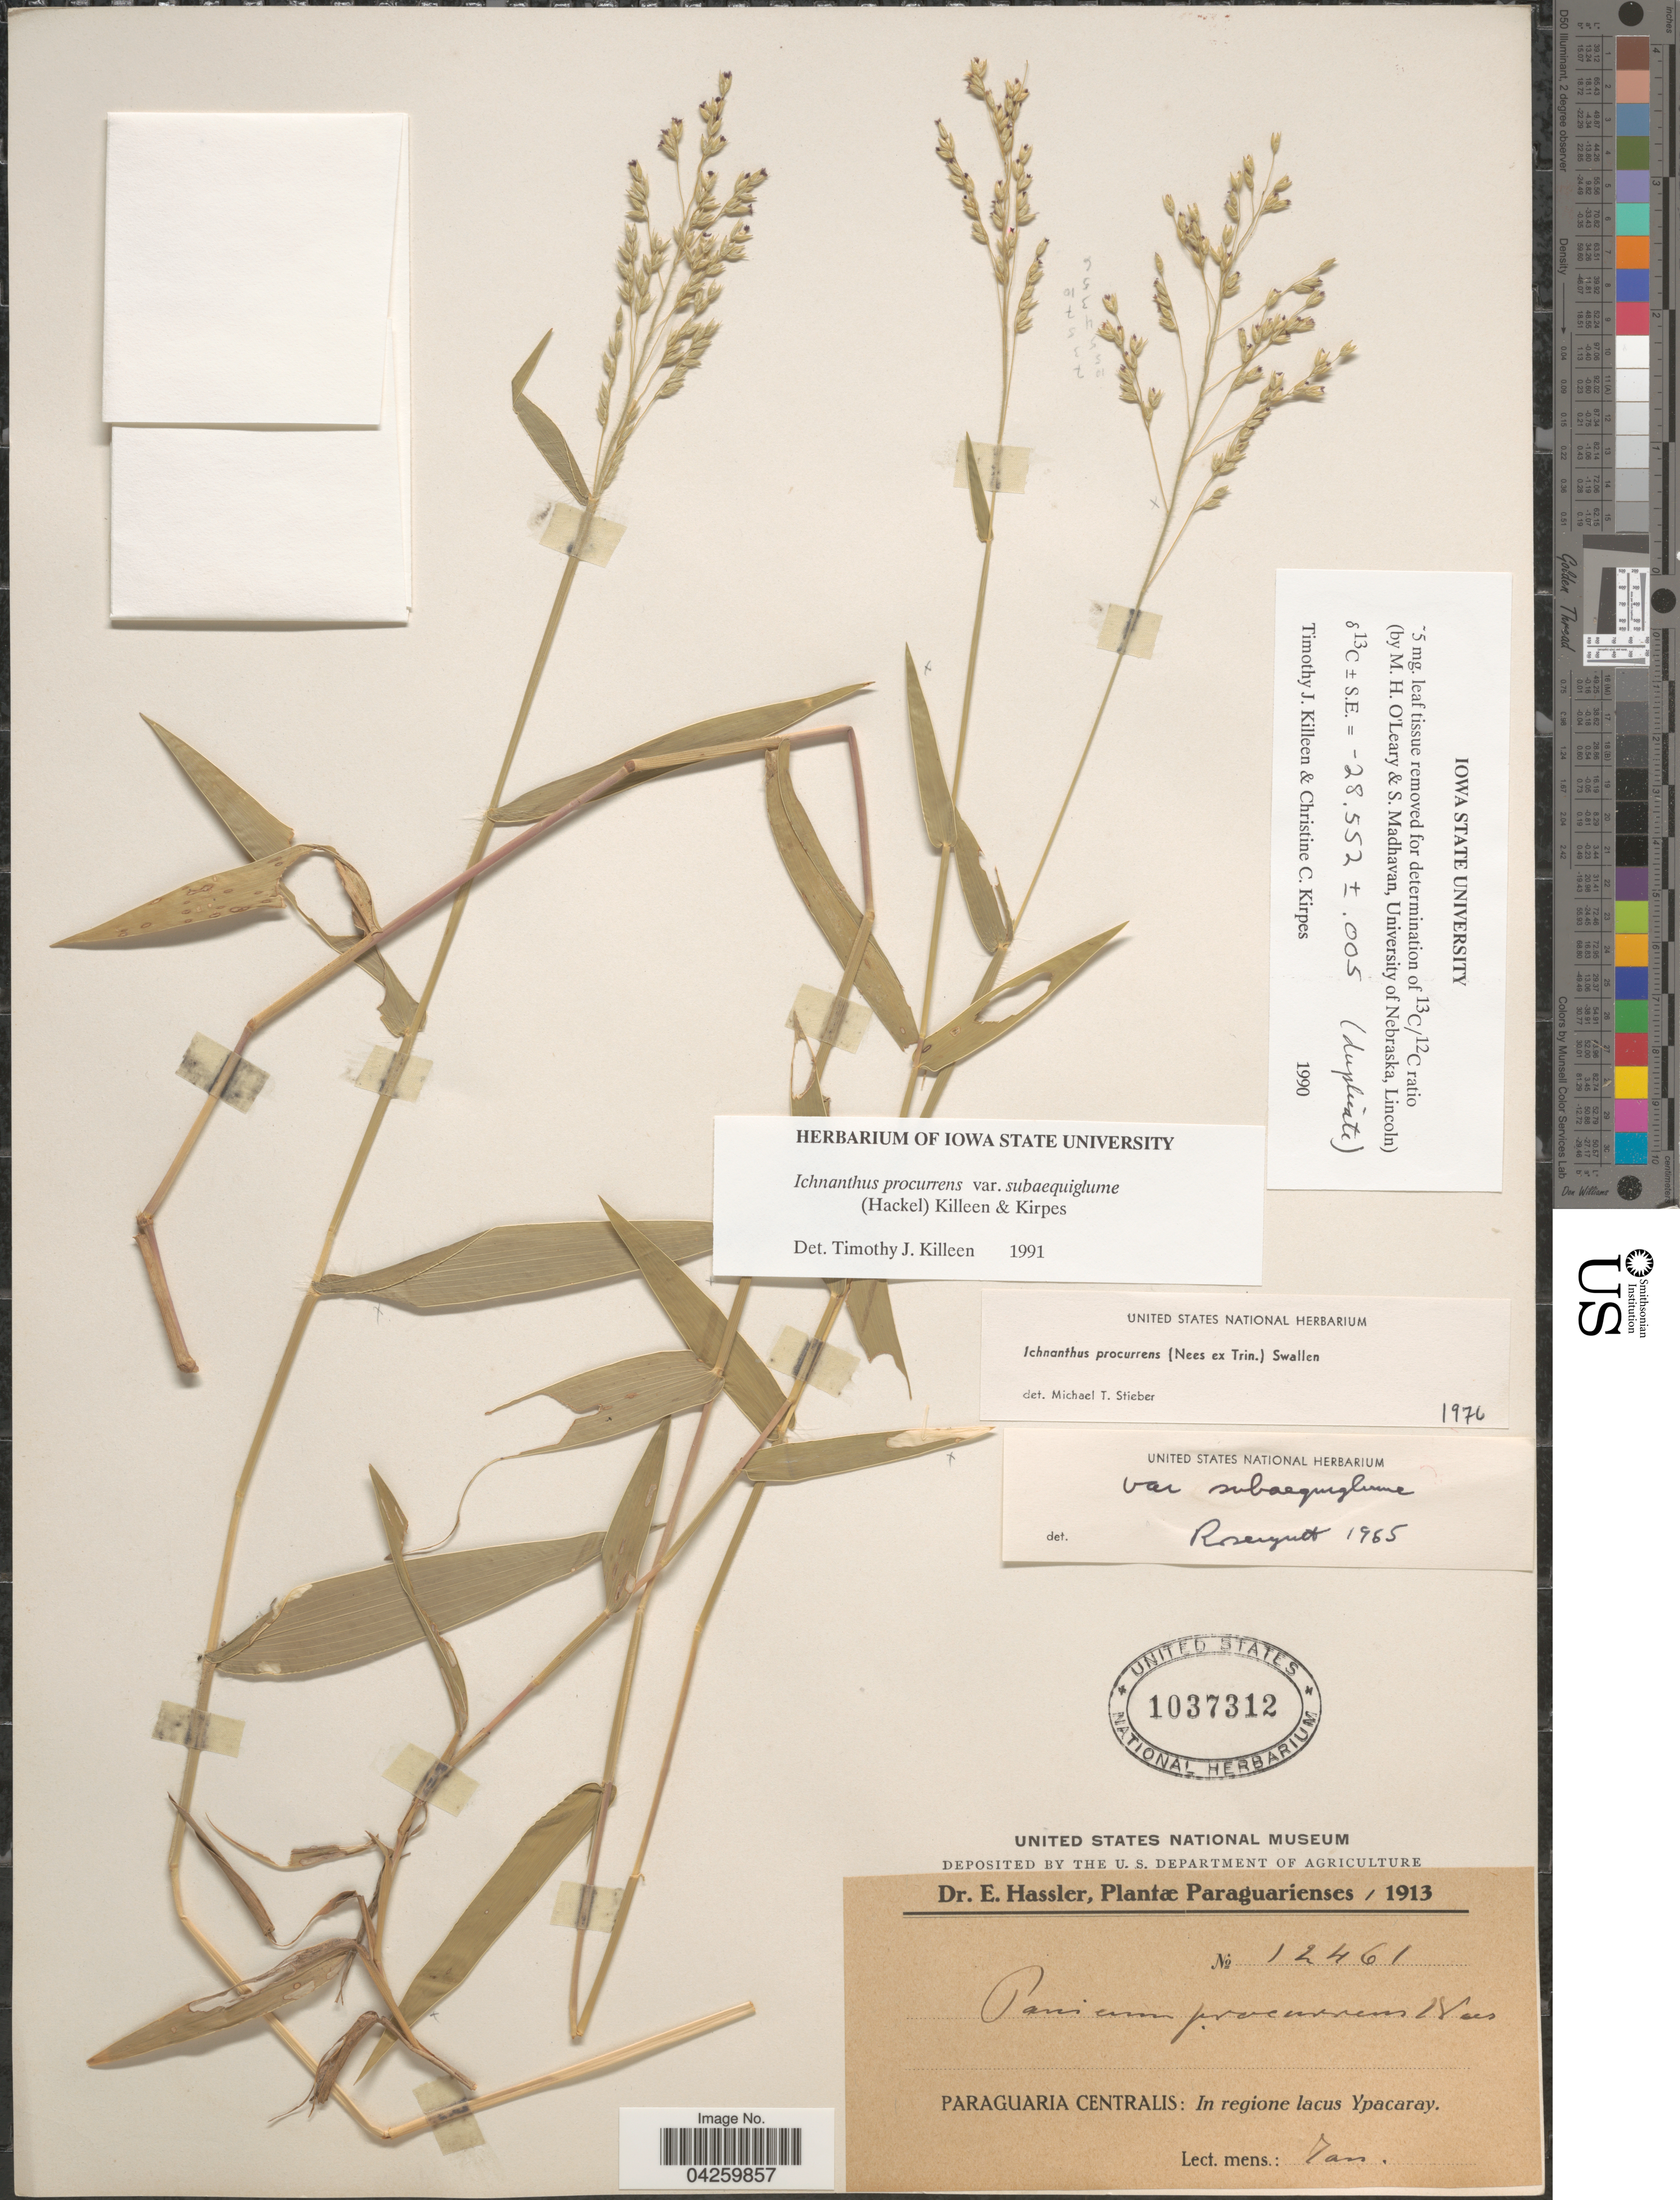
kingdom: Plantae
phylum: Tracheophyta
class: Liliopsida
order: Poales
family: Poaceae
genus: Ichnanthus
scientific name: Ichnanthus procurrens var. subaequiglume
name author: (Nees ex Trin.) Swallen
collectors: E. Hassler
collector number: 12461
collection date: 1913-01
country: Paraguay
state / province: Paraguari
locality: Paraguarienses. Paraguaria Centralis: In regione lacus Ypacaray.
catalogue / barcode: US 1037312